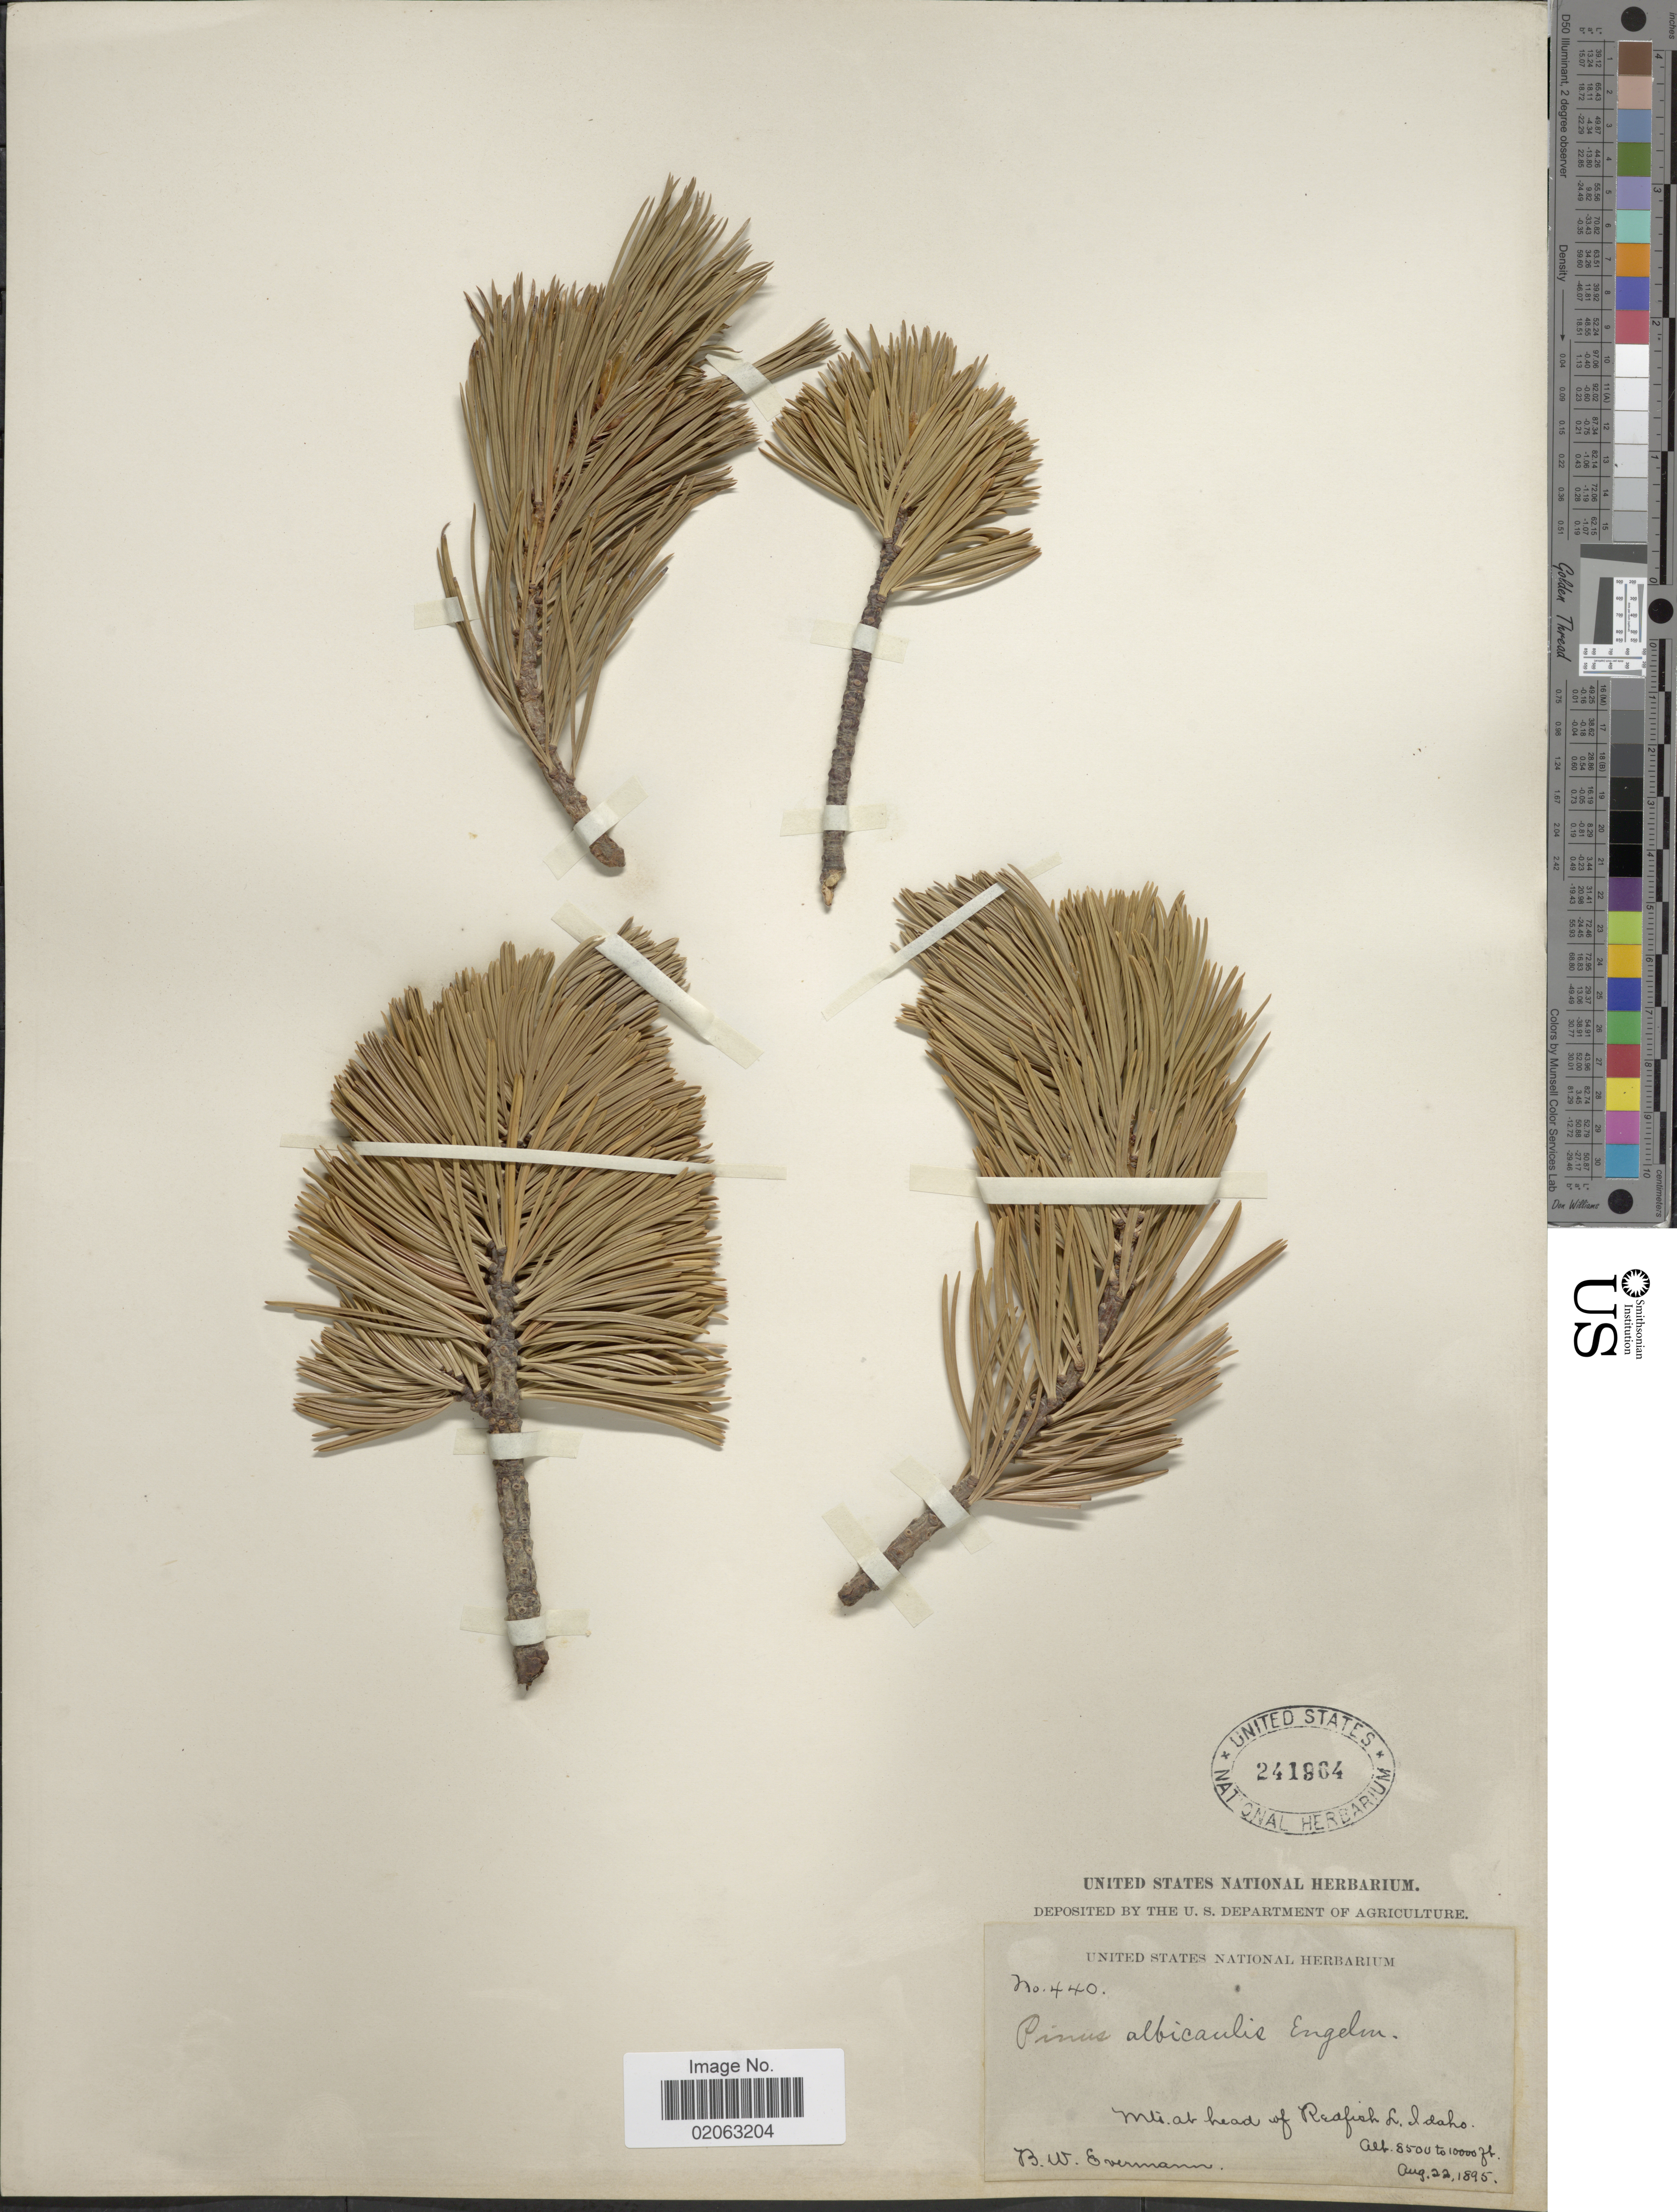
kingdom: Plantae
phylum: Tracheophyta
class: Pinopsida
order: Pinales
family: Pinaceae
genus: Pinus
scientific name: Pinus albicaulis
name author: Engelm.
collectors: B. W. Evermann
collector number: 440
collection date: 1895-08-22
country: United States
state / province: Idaho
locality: Mts at head of Redfish L.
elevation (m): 2591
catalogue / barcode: US 241904